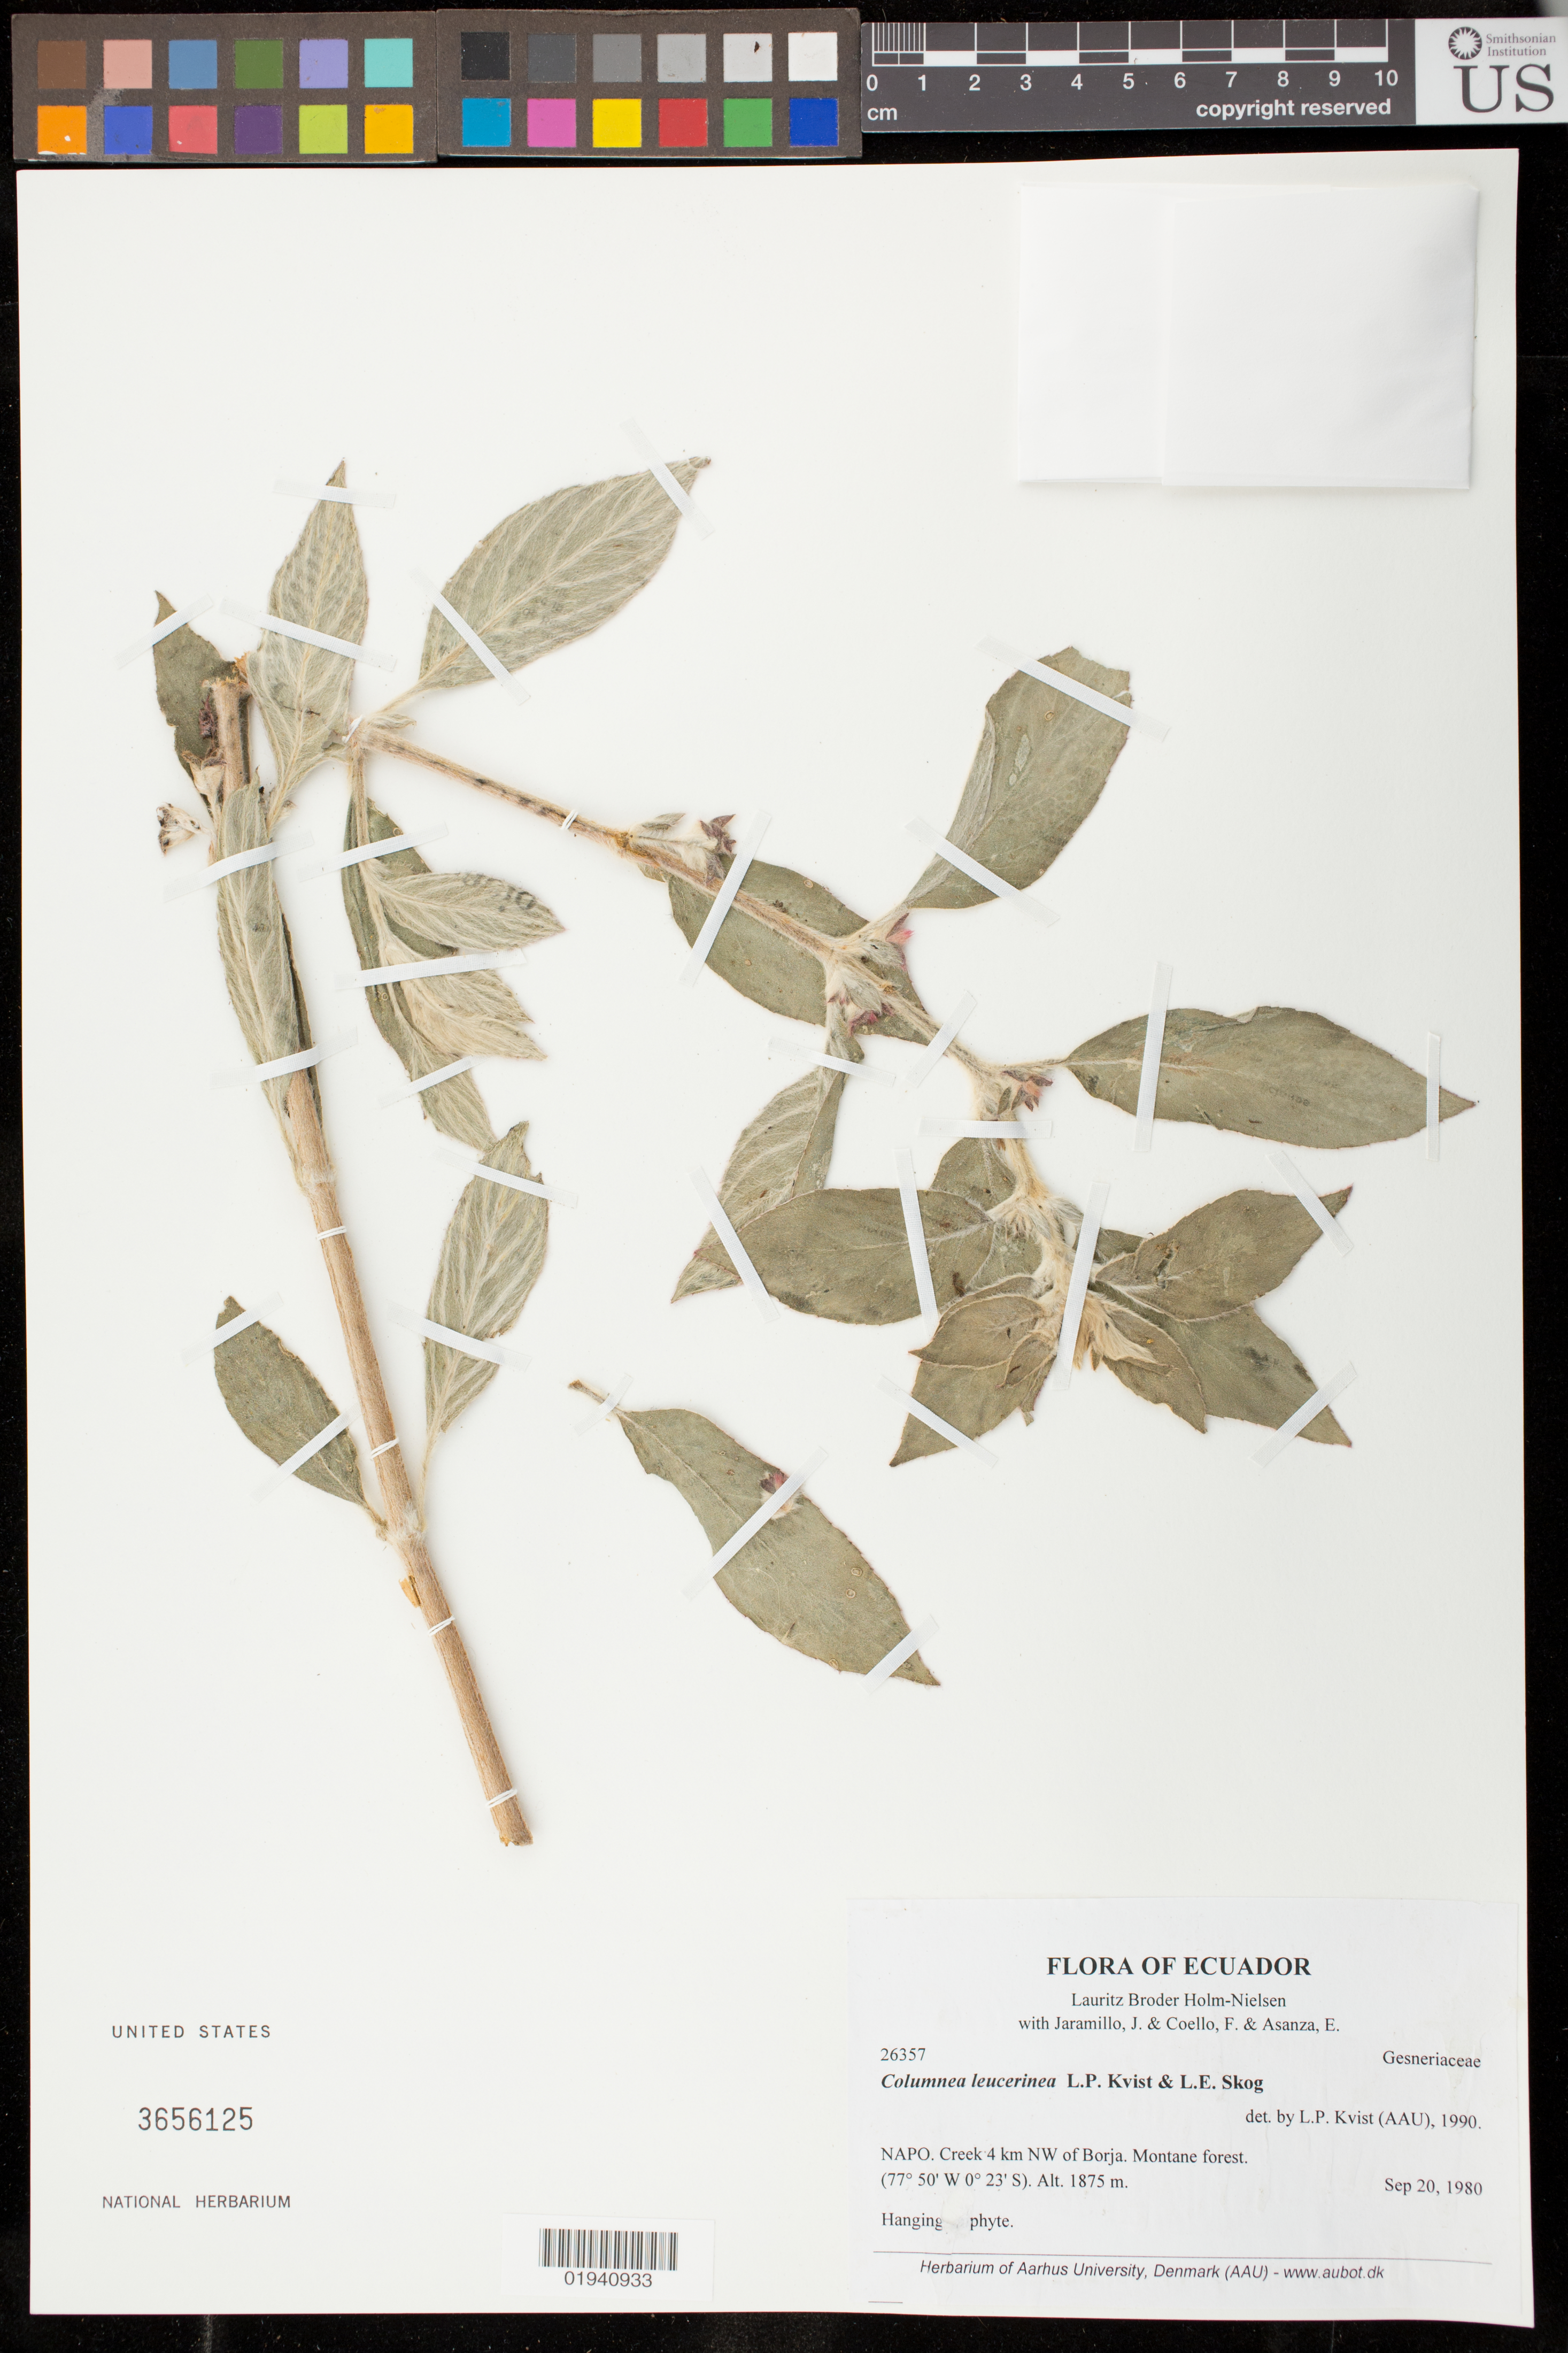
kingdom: Plantae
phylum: Tracheophyta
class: Magnoliopsida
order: Lamiales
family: Gesneriaceae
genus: Columnea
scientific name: Columnea rileyi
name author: (Wiehler) J.F. Sm.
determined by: Skog, Laurence E.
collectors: L. B. Holm-Nielsen, J. Jaramillo, F. Coello & E. Azanza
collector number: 26357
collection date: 1980-09-20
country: Ecuador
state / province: Napo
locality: Ecuador. Prov. Napo. Creek 4 km NW of Borja. Montane forest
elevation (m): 1875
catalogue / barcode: US 3656125